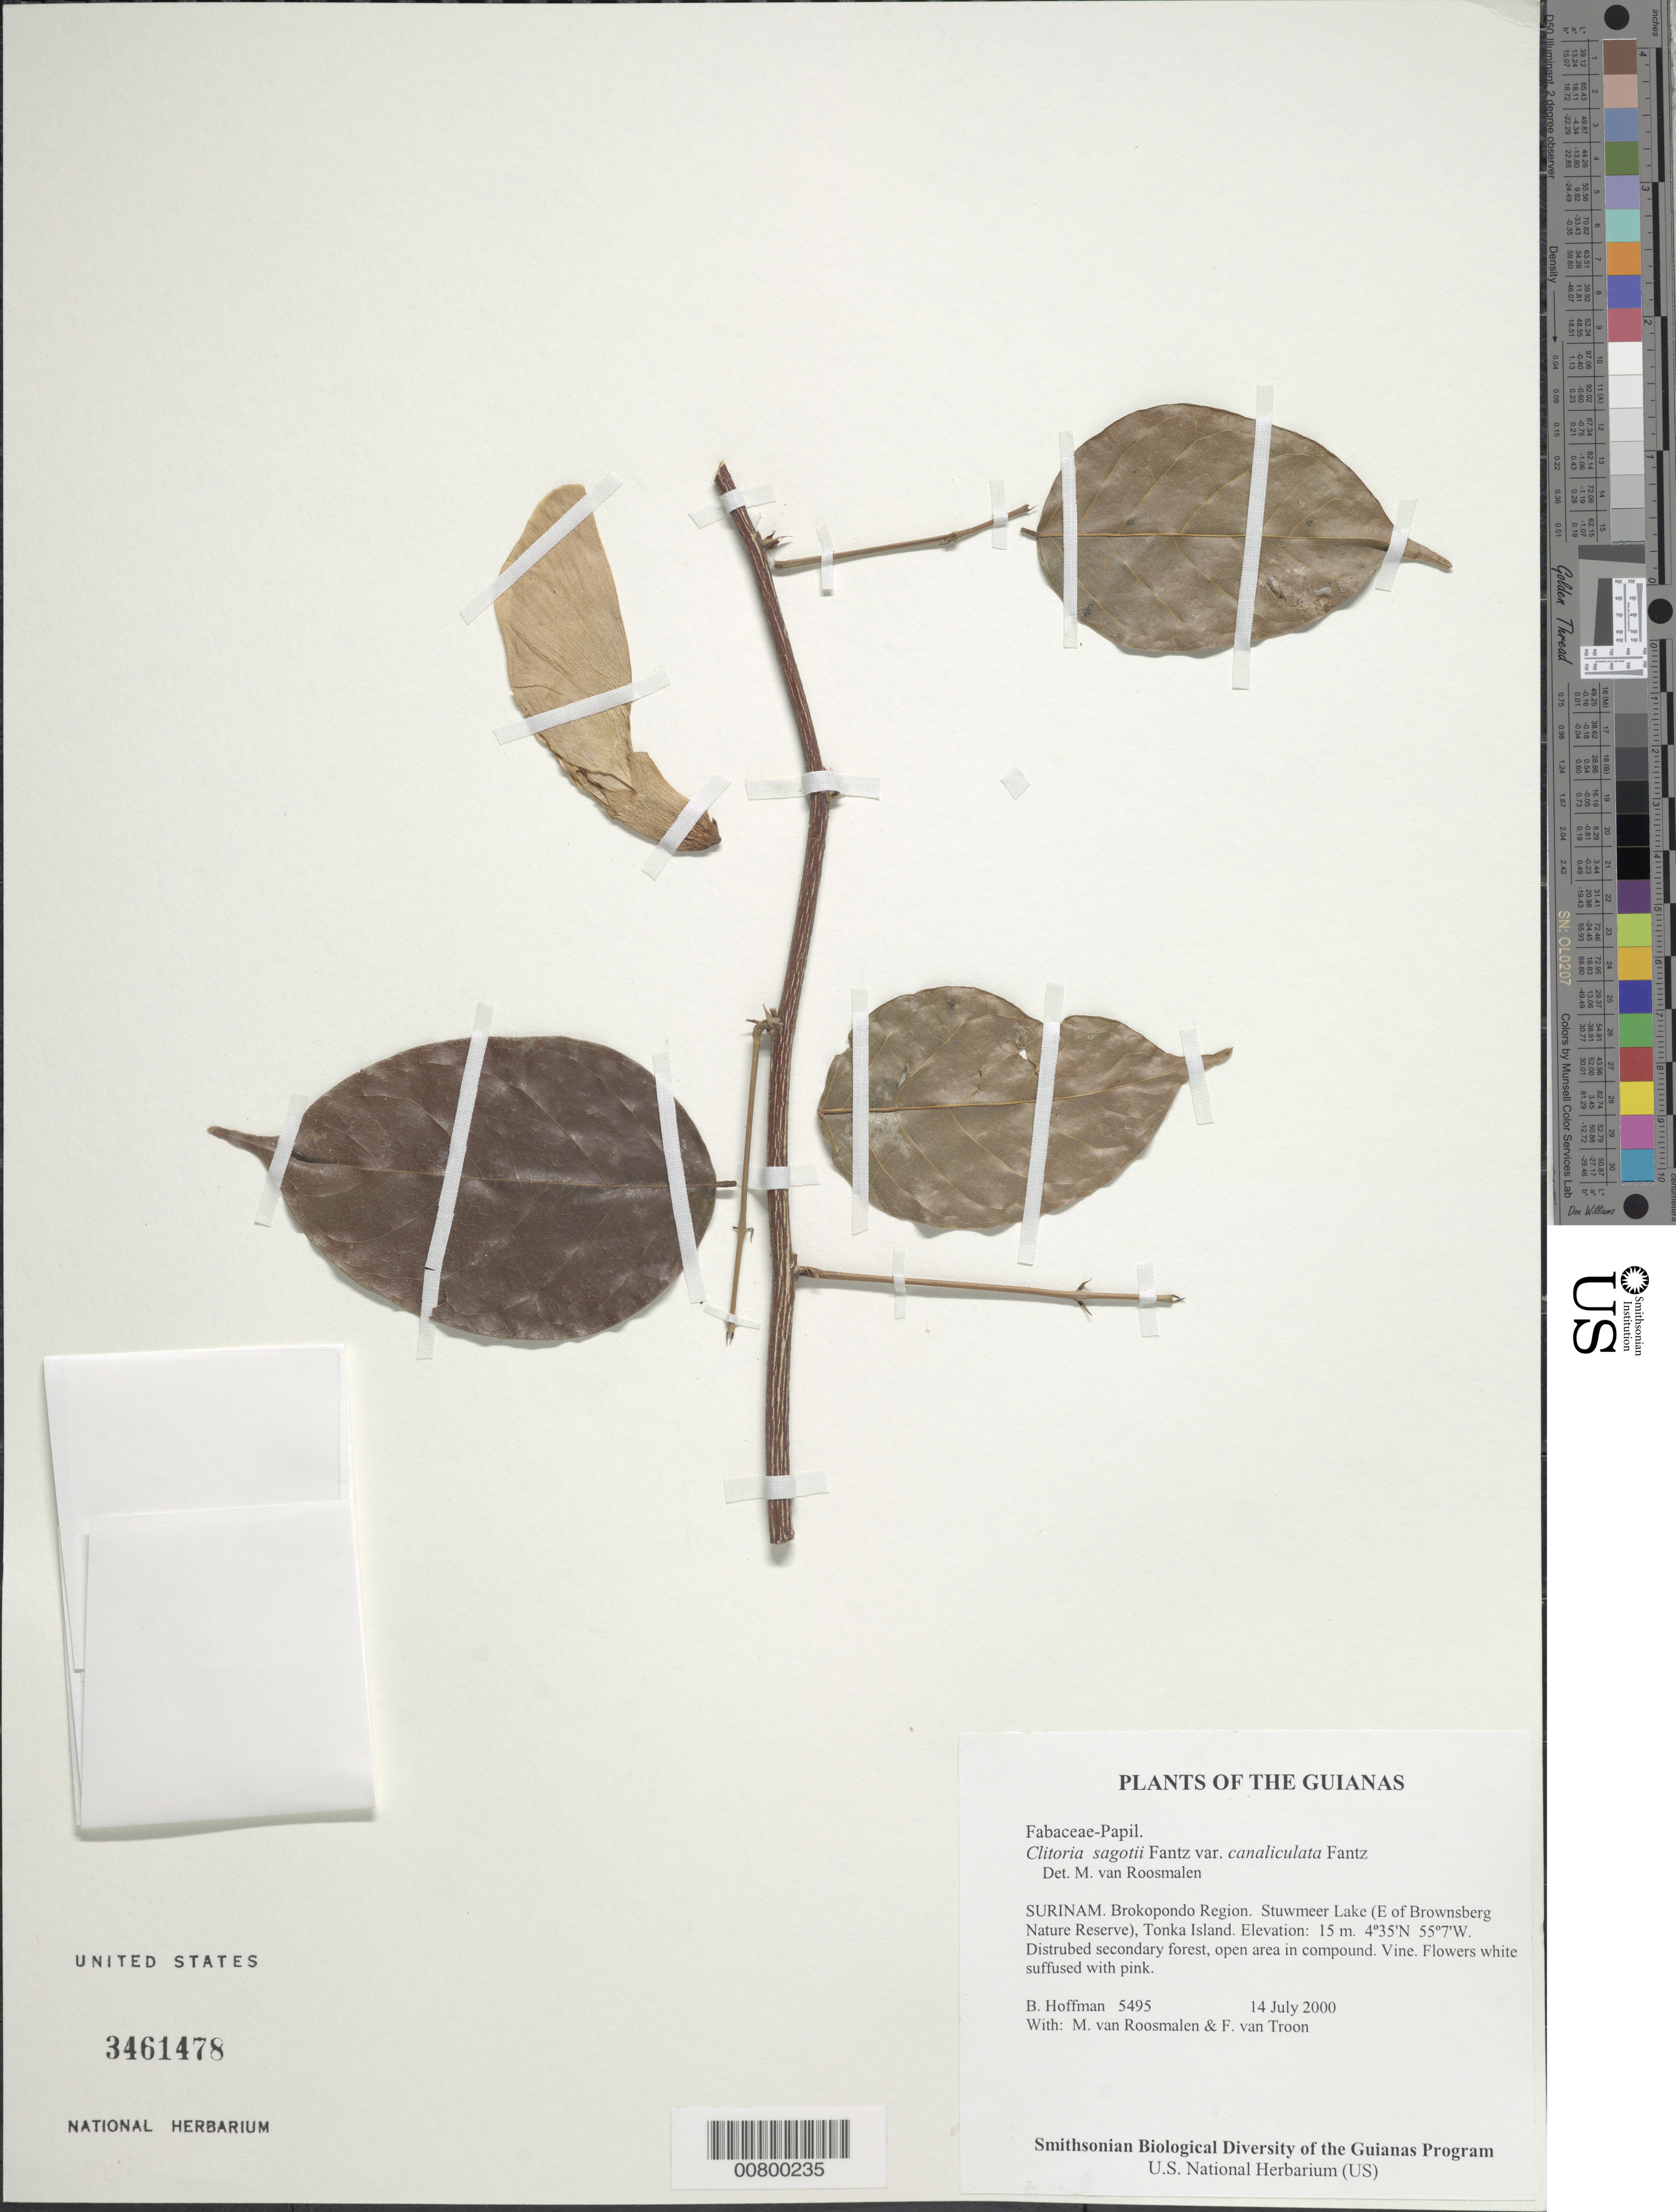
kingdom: Plantae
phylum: Tracheophyta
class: Magnoliopsida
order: Fabales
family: Fabaceae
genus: Clitoria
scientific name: Clitoria sagotii var. canaliculata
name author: Fantz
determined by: Redden, K. M.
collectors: B. Hoffman, M. Roosmalen & F. Van Troon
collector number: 5495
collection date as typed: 14 July 2000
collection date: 2000-07-14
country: Suriname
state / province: Brokopondo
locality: Stuwmeer Lake (E of Brownsberg Nature Reserve), Tonka Island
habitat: Distrubed secondary forest, open area in compound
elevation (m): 15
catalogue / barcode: US 3461478